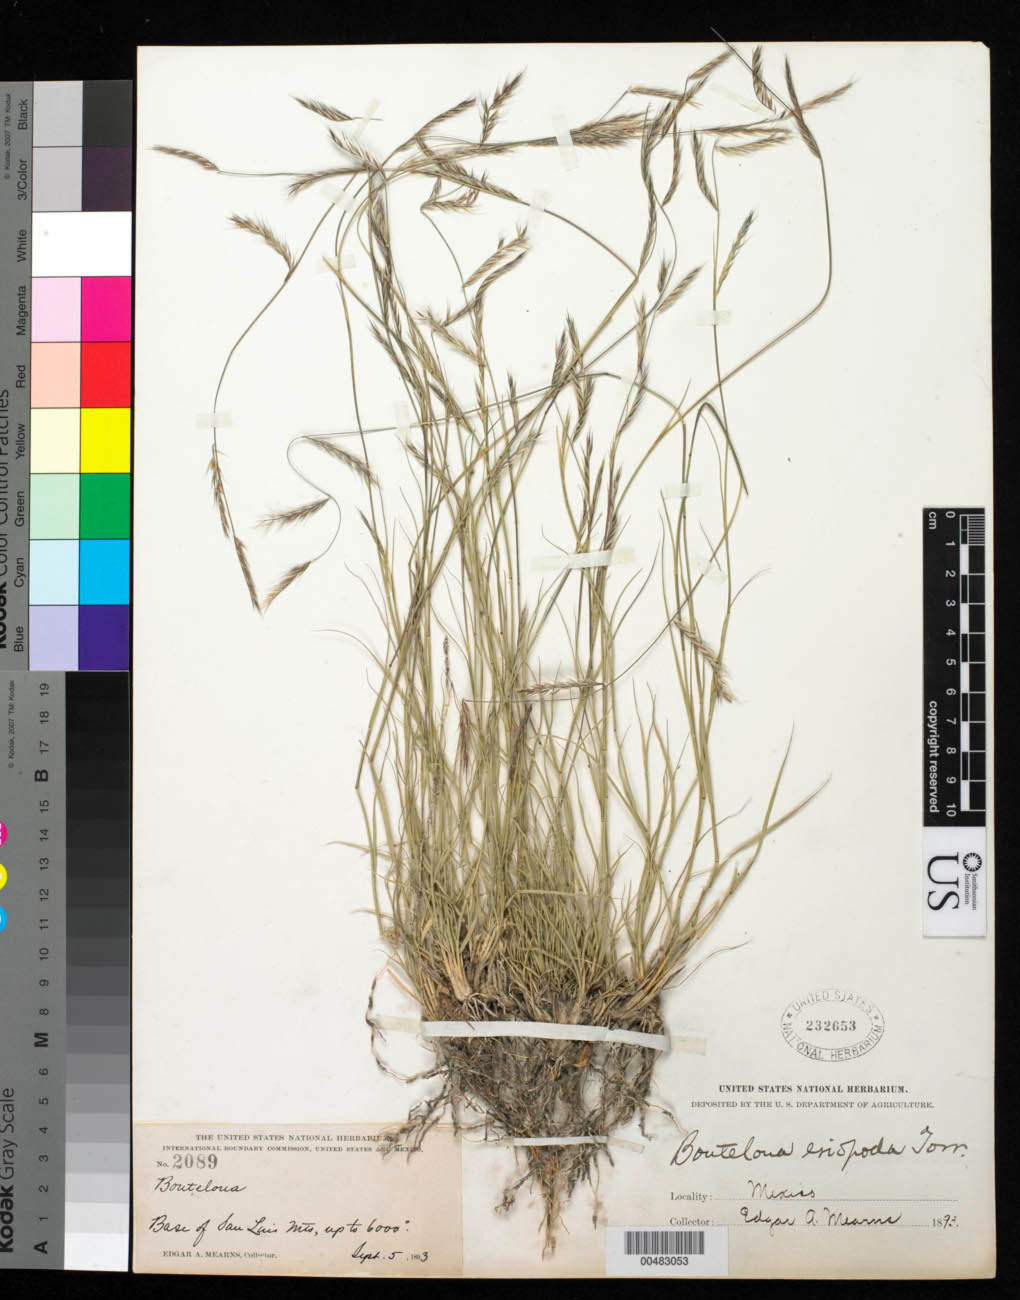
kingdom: Plantae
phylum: Tracheophyta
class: Liliopsida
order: Poales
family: Poaceae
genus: Bouteloua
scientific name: Bouteloua eriopoda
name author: (Torr.) Torr.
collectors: E. A. Mearns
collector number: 2089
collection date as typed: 5 Sep 1893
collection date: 1893-09-05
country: Mexico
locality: Base of San Luis Mountains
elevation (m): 1829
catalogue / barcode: US 232653